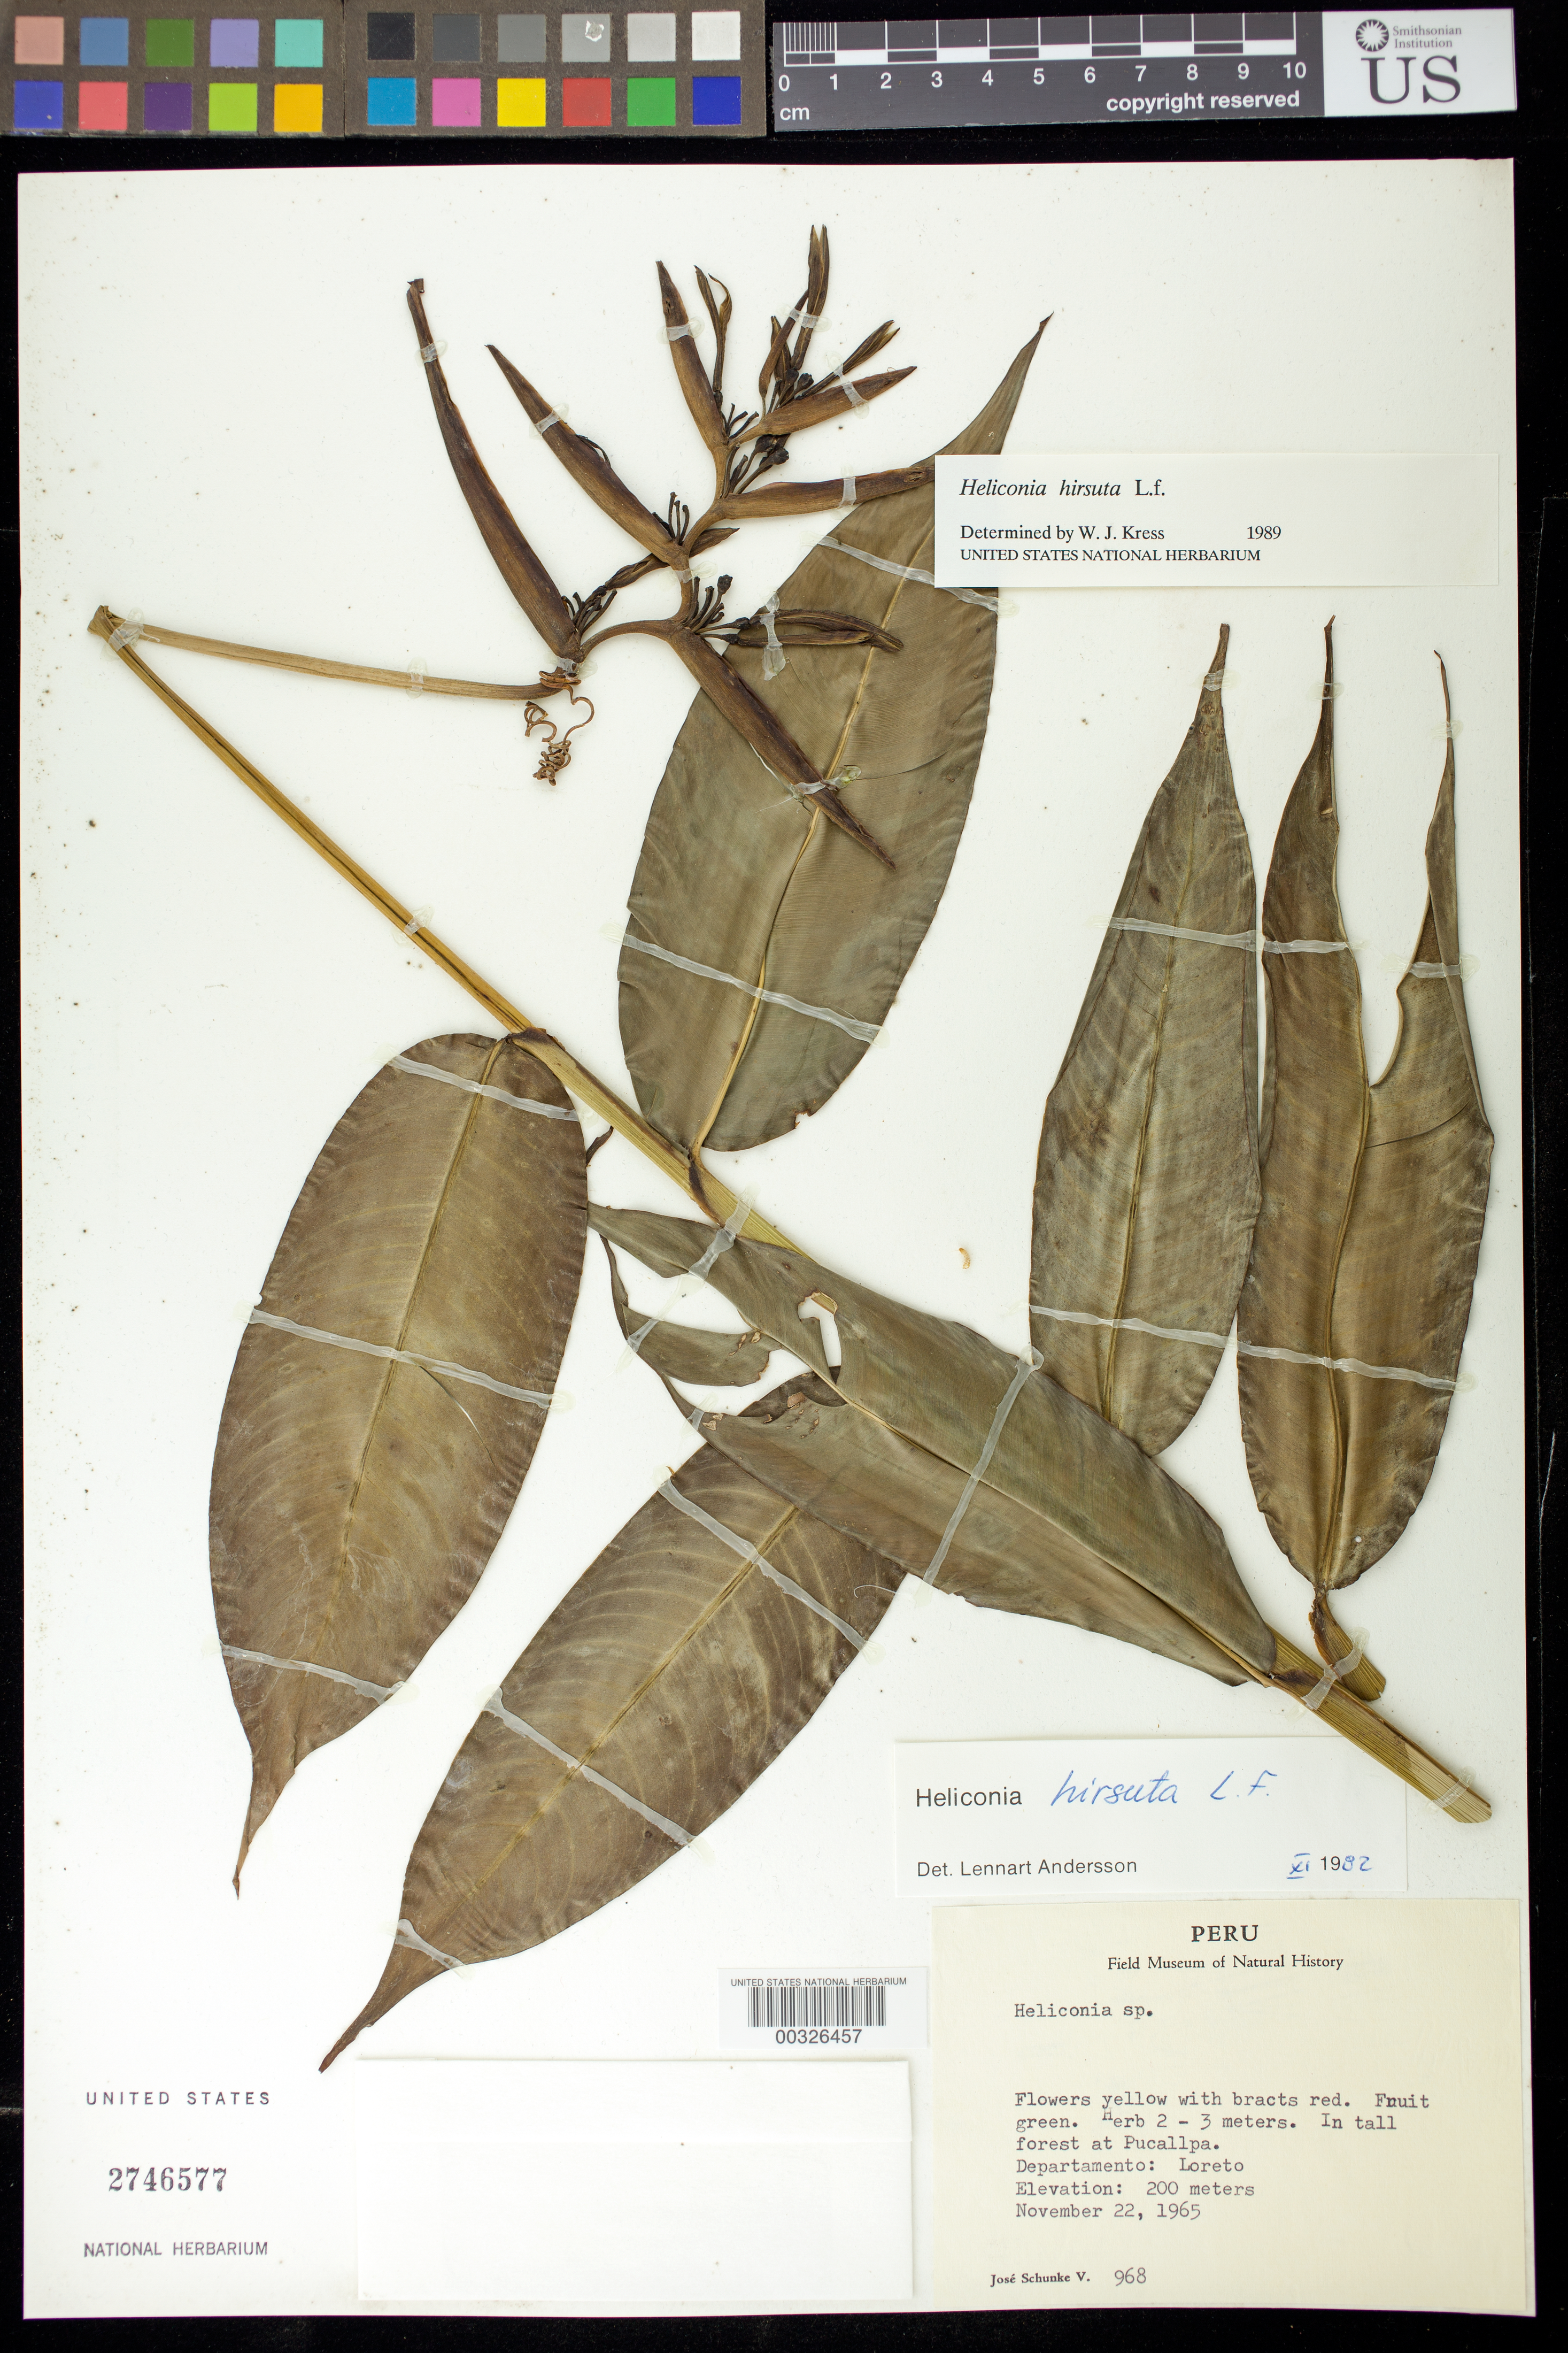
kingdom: Plantae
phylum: Tracheophyta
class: Liliopsida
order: Zingiberales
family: Heliconiaceae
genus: Heliconia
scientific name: Heliconia hirsuta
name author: L. f.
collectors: J. Schunke Vigo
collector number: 968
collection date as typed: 22 Nov 1965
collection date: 1965-11-22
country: Peru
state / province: Loreto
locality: In tall forest at pucallpa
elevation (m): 200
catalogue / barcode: US 2746577